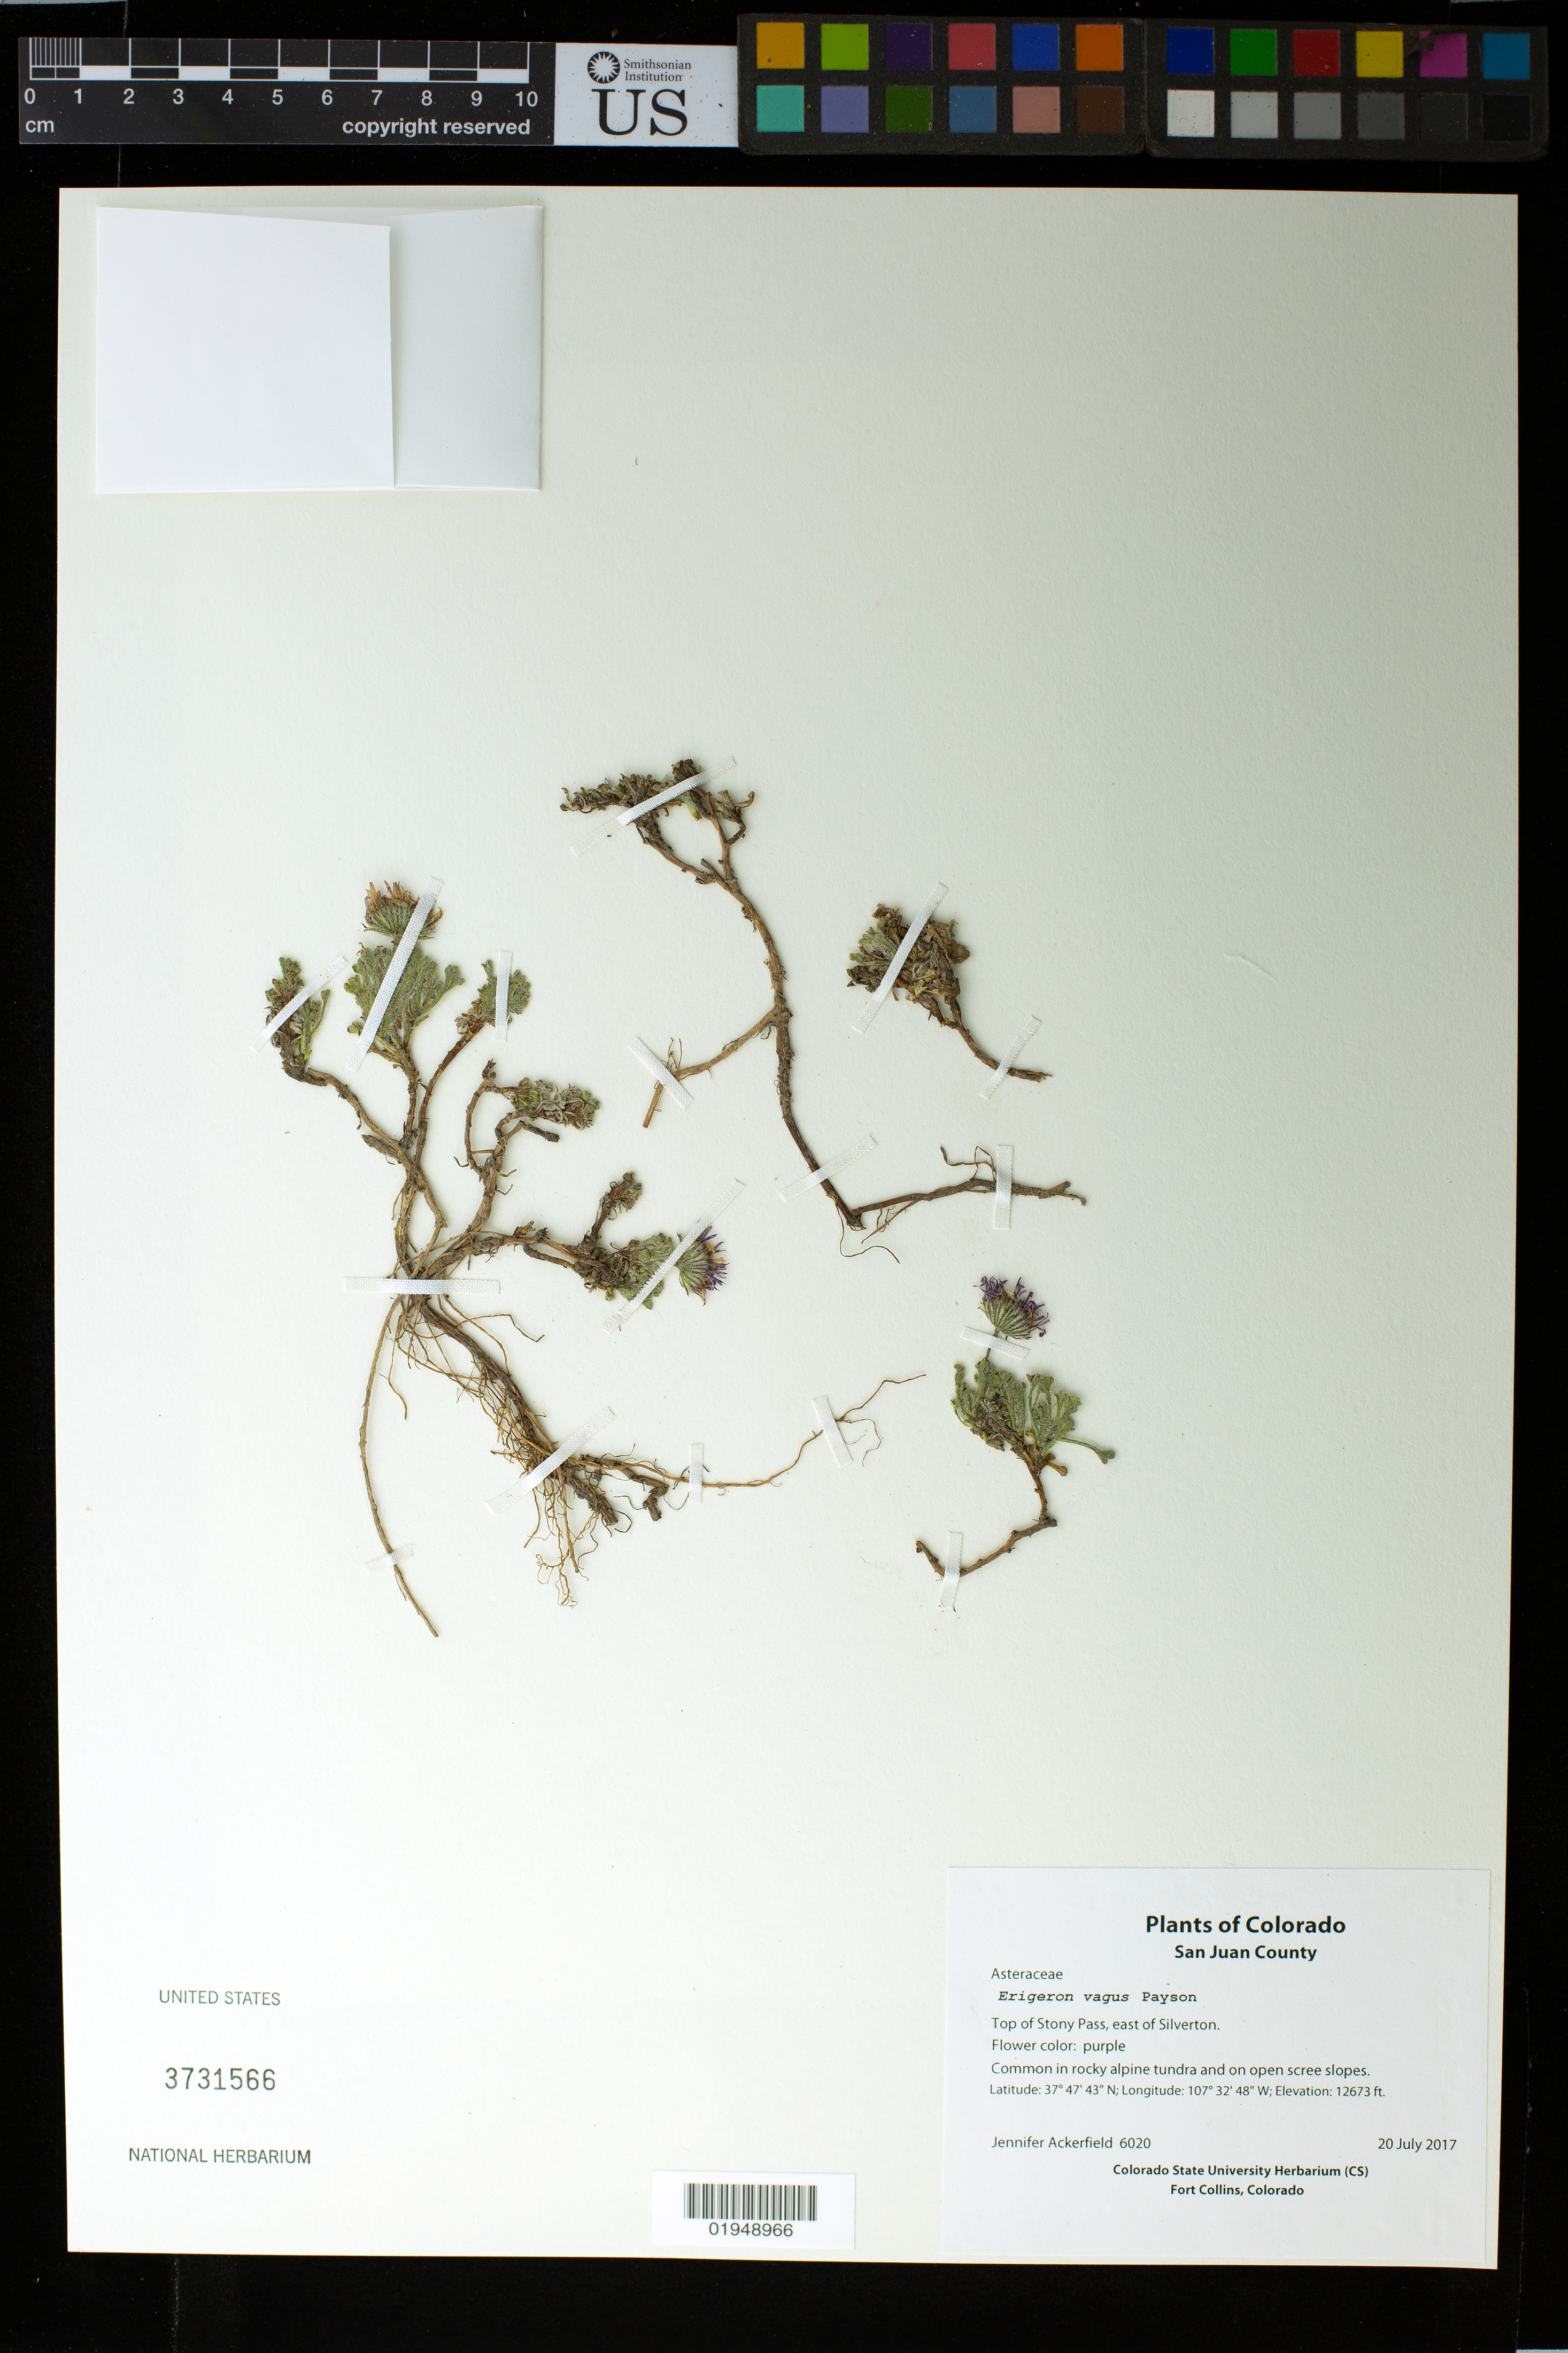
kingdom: Plantae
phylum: Tracheophyta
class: Magnoliopsida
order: Asterales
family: Asteraceae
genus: Erigeron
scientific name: Erigeron vagus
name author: Payson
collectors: J. Ackerfield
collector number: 6020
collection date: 2017-07-20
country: United States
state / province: Colorado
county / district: San Juan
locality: East of Silverton, top of Stony Pass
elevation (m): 3863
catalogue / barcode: US 3731566